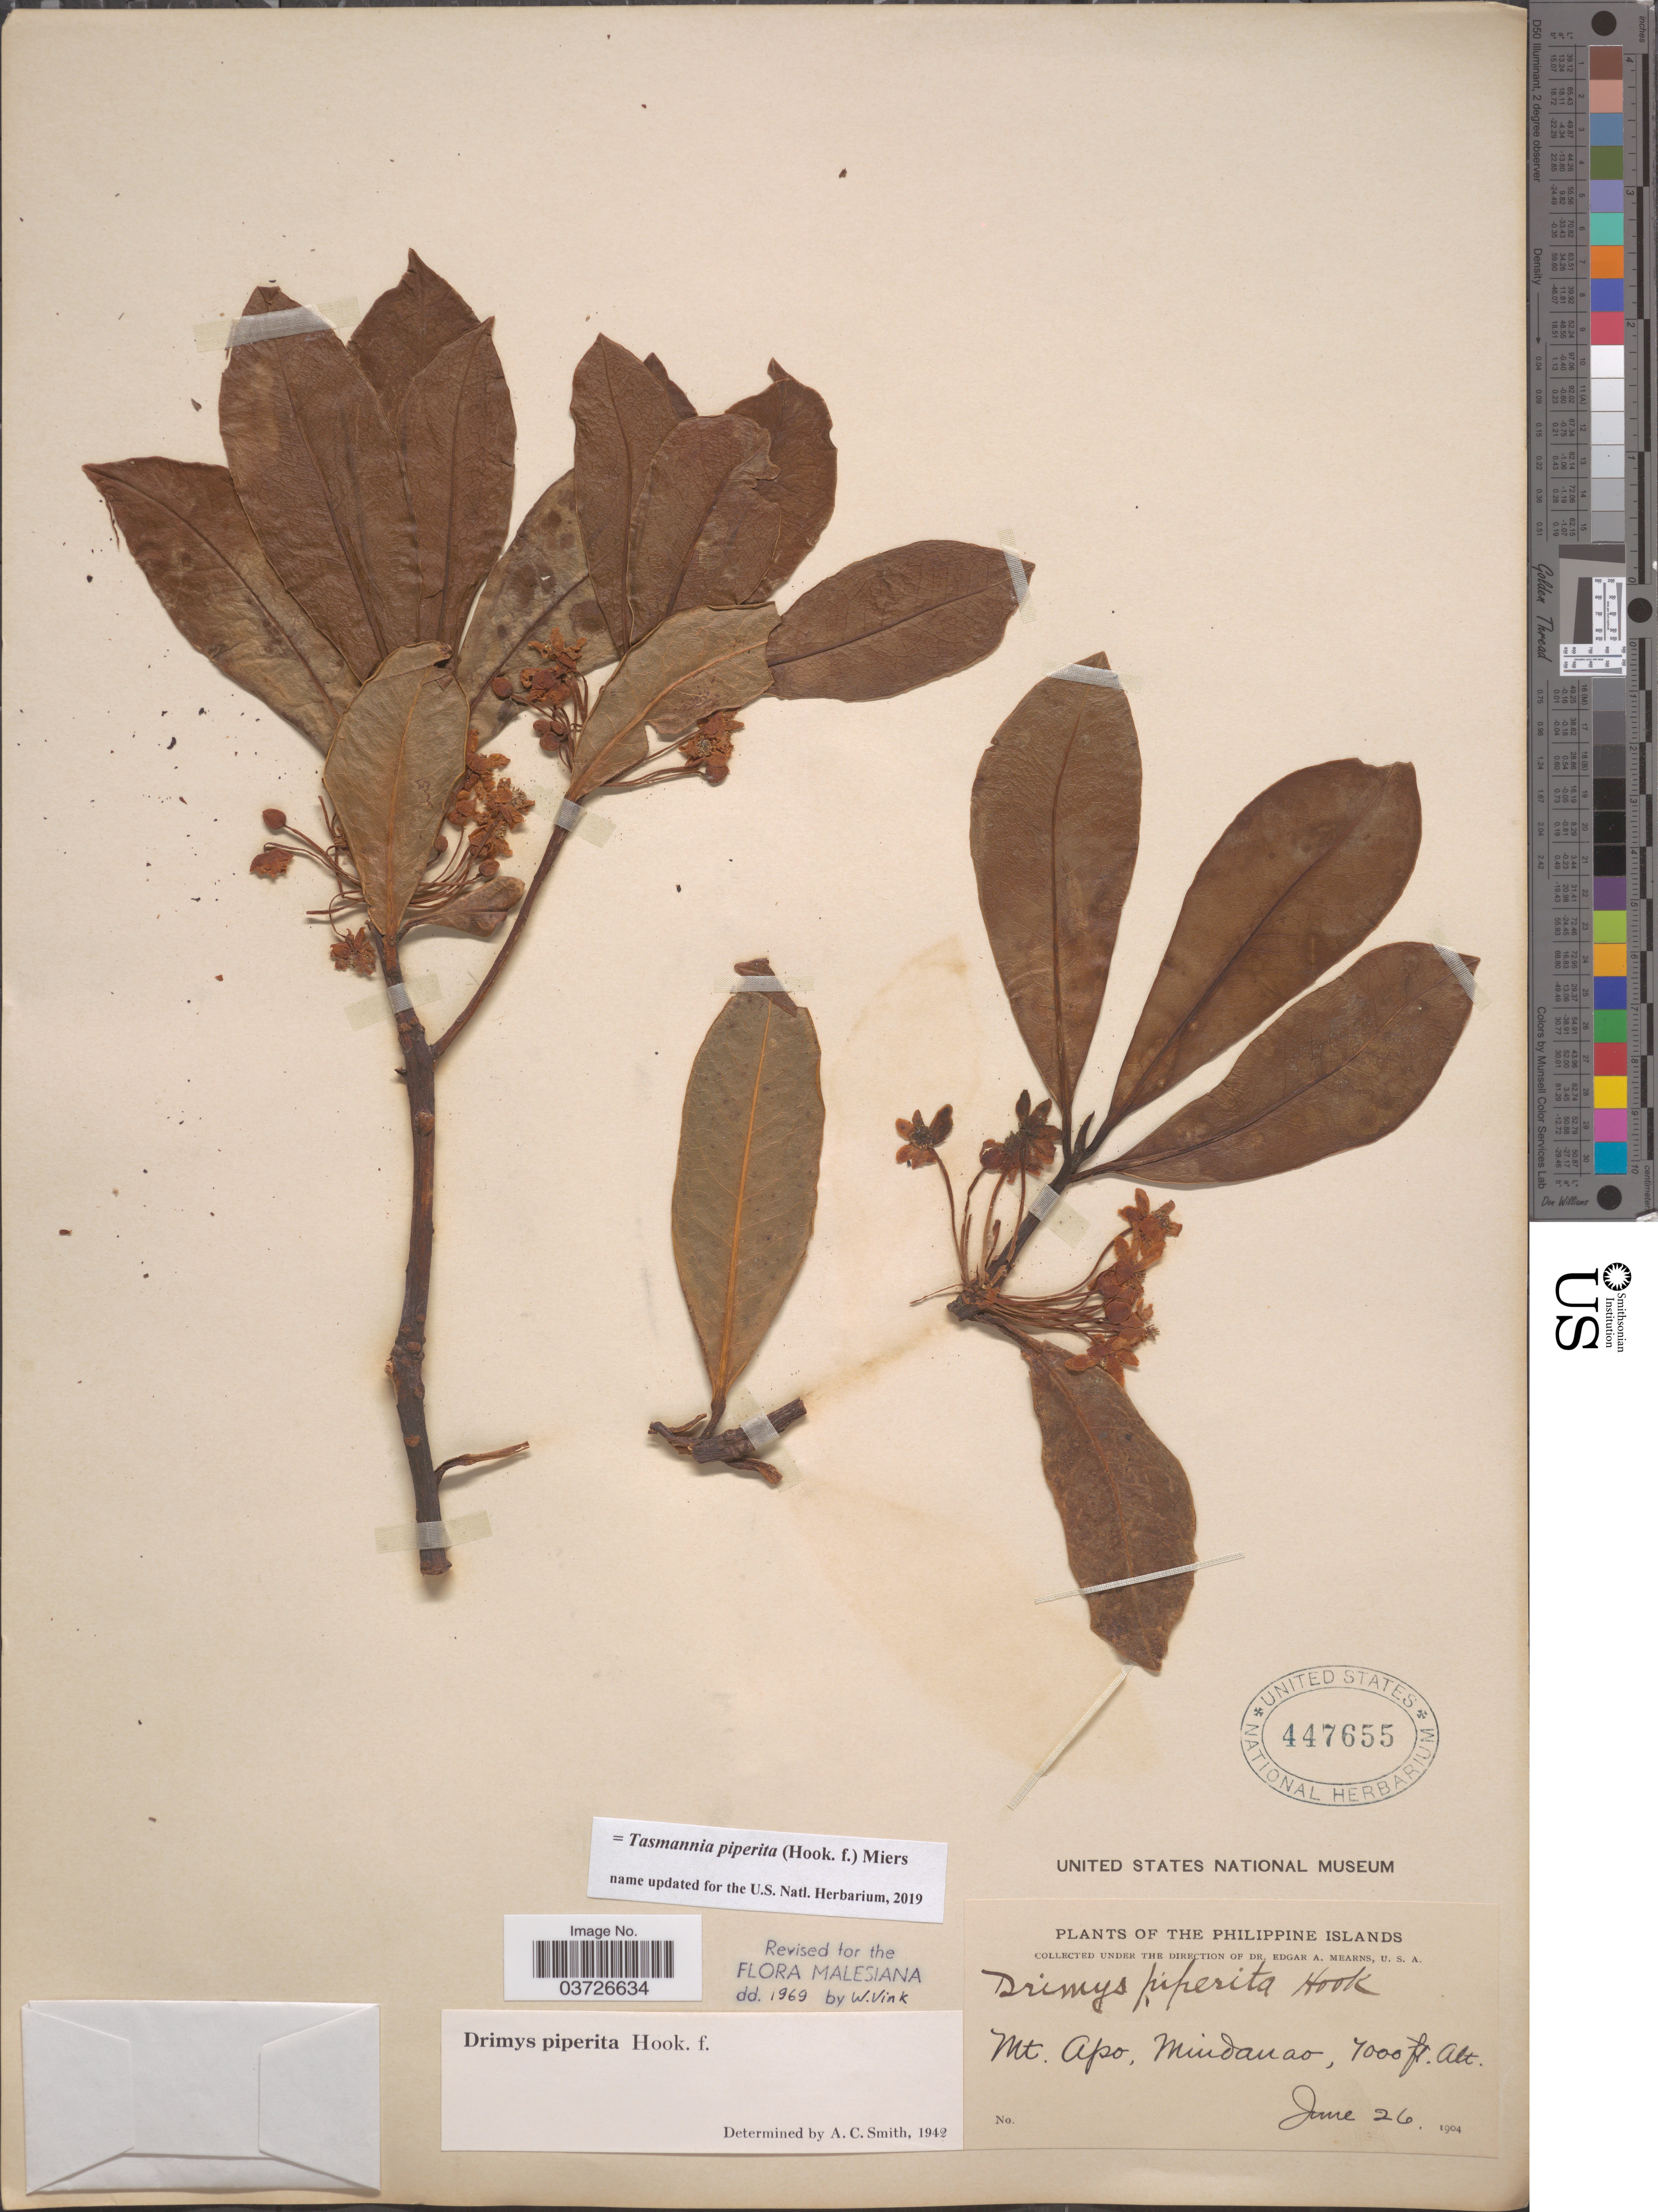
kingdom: Plantae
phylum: Tracheophyta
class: Magnoliopsida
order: Canellales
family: Winteraceae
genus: Tasmannia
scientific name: Tasmannia piperita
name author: (Hook. f.) Miers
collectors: E. A. Mearns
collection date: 1904-06-26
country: Philippines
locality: The Philippine Islands. Mt. Apo, Mindanao.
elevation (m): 2134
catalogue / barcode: US 447655